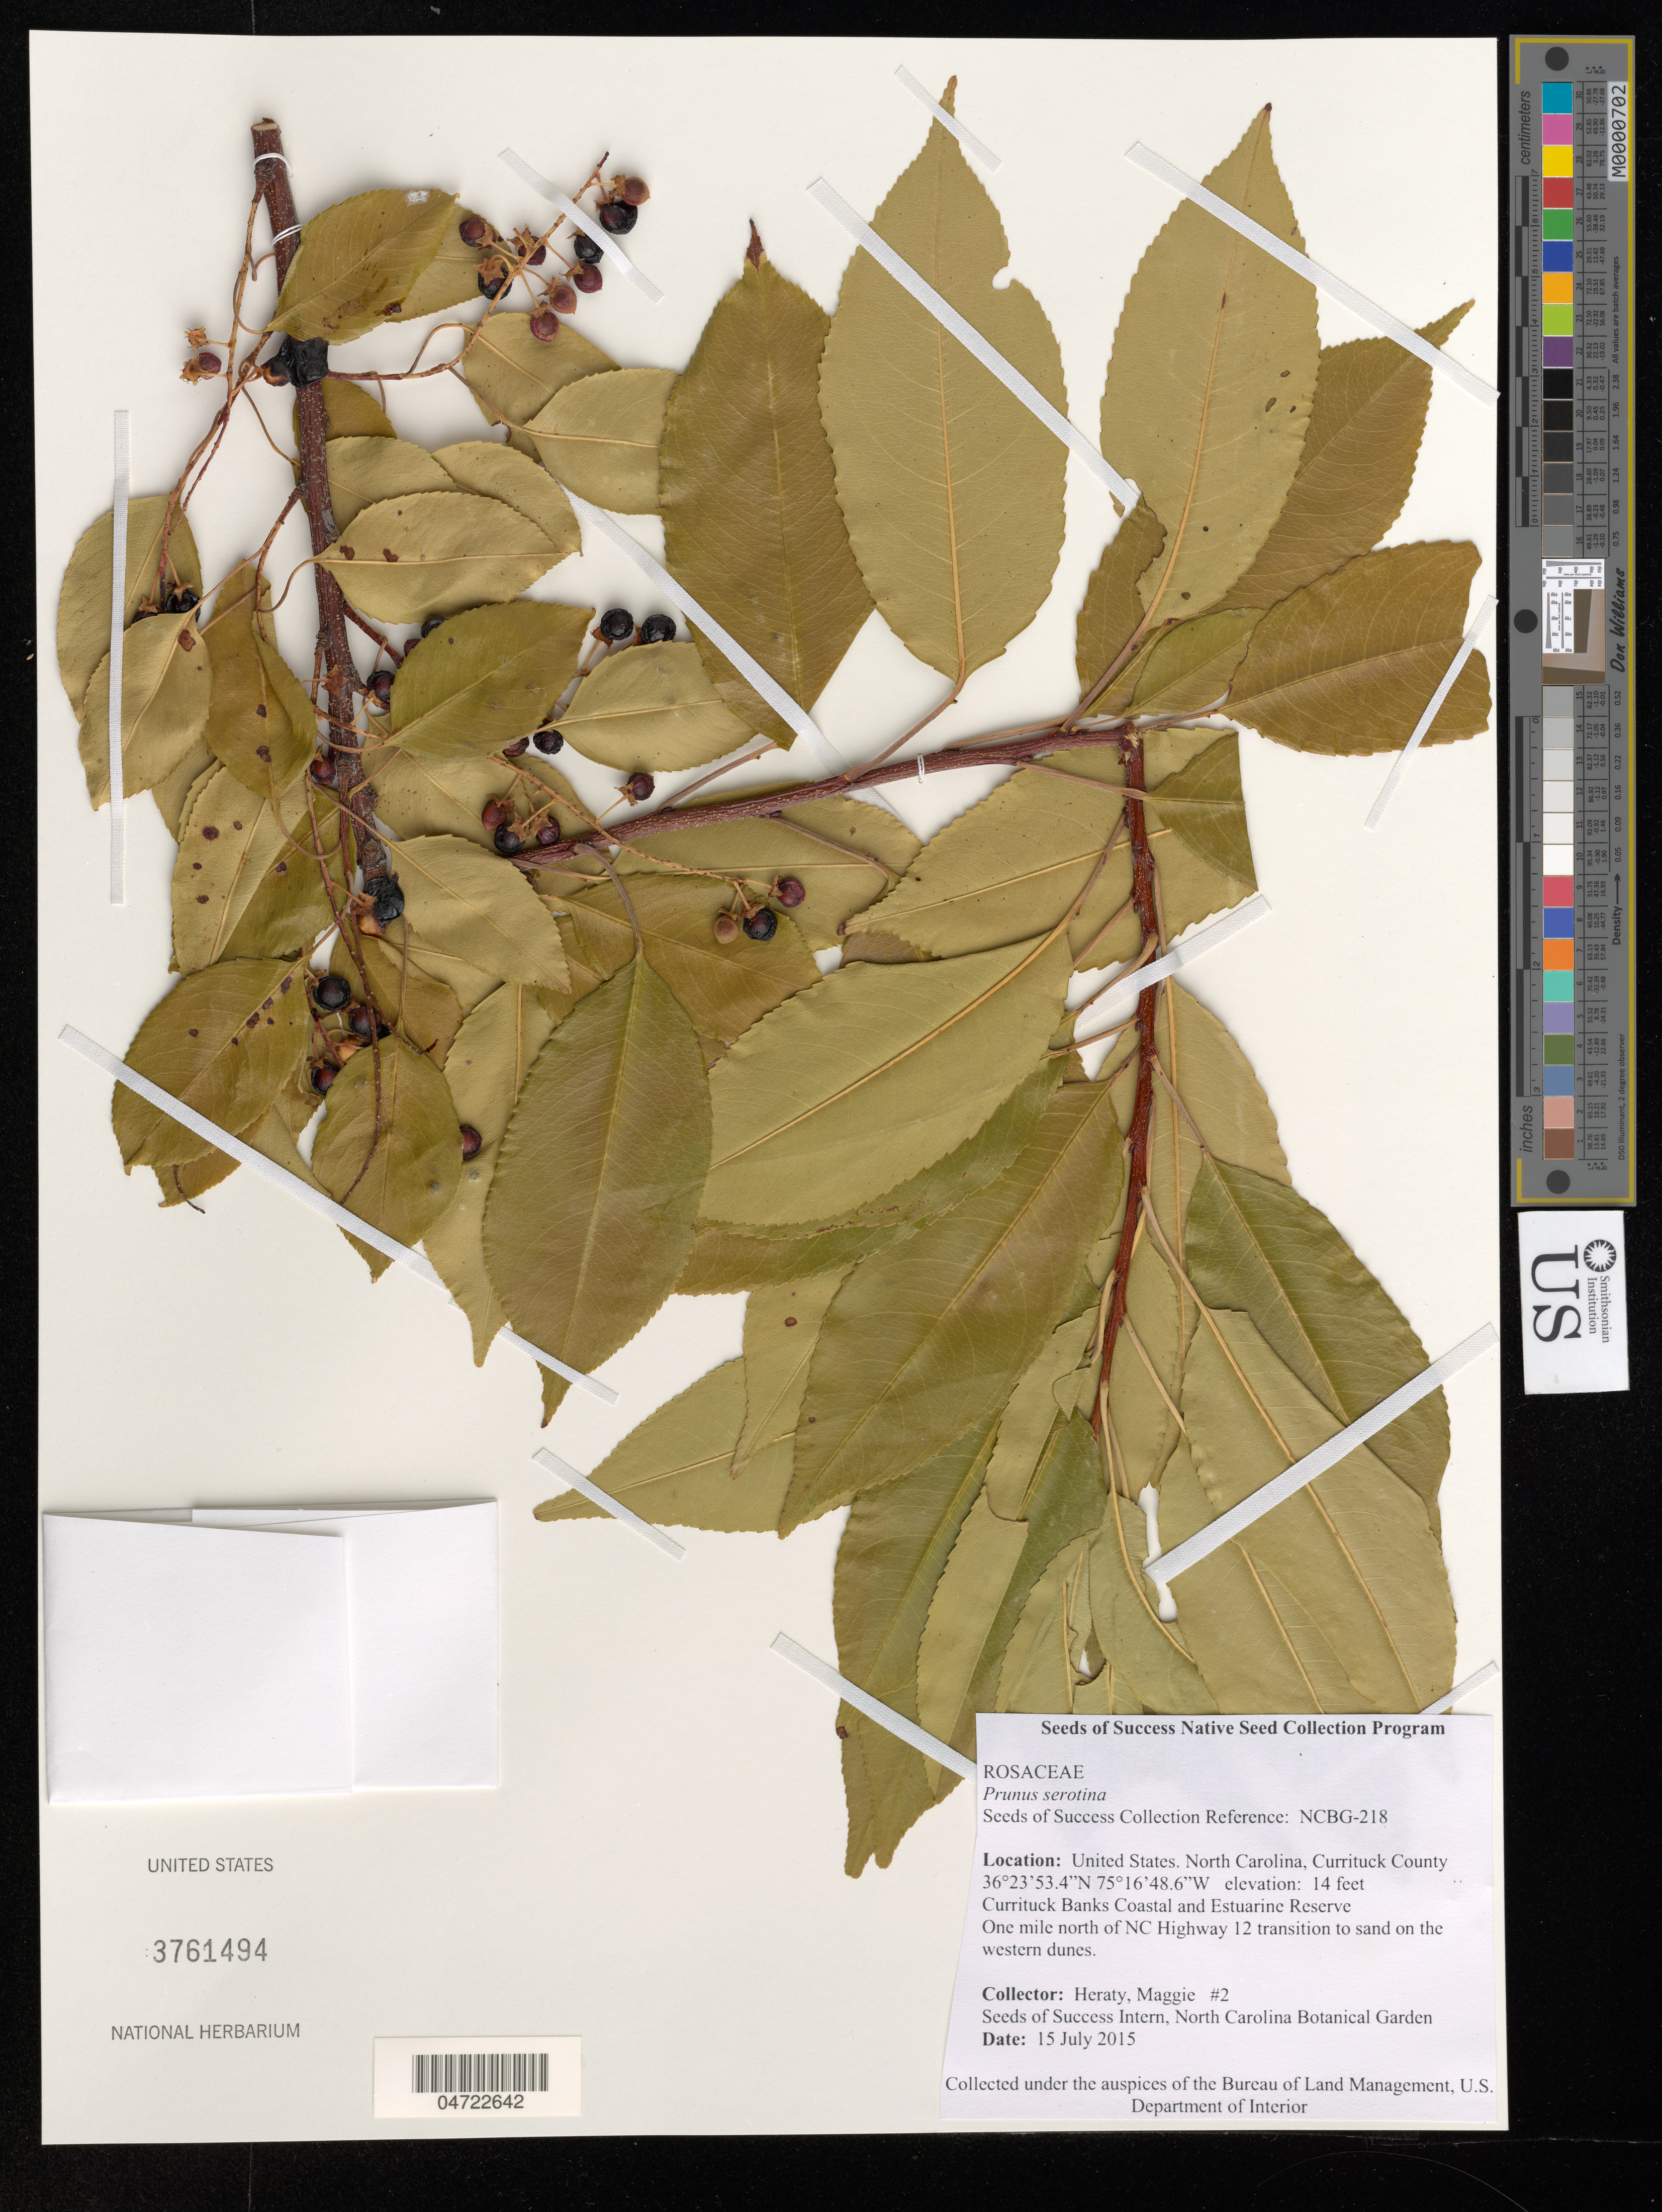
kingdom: Plantae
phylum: Tracheophyta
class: Magnoliopsida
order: Rosales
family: Rosaceae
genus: Prunus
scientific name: Prunus serotina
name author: Ehrh.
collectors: M. Heraty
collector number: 2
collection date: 2015-07-15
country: United States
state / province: North Carolina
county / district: Currituck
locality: Currituck County. Currituck Banks Coastal and Estuarine Reserve. One mile north of NC Highway 12 transition to sand on the western dunes.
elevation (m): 4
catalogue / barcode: US 3761494